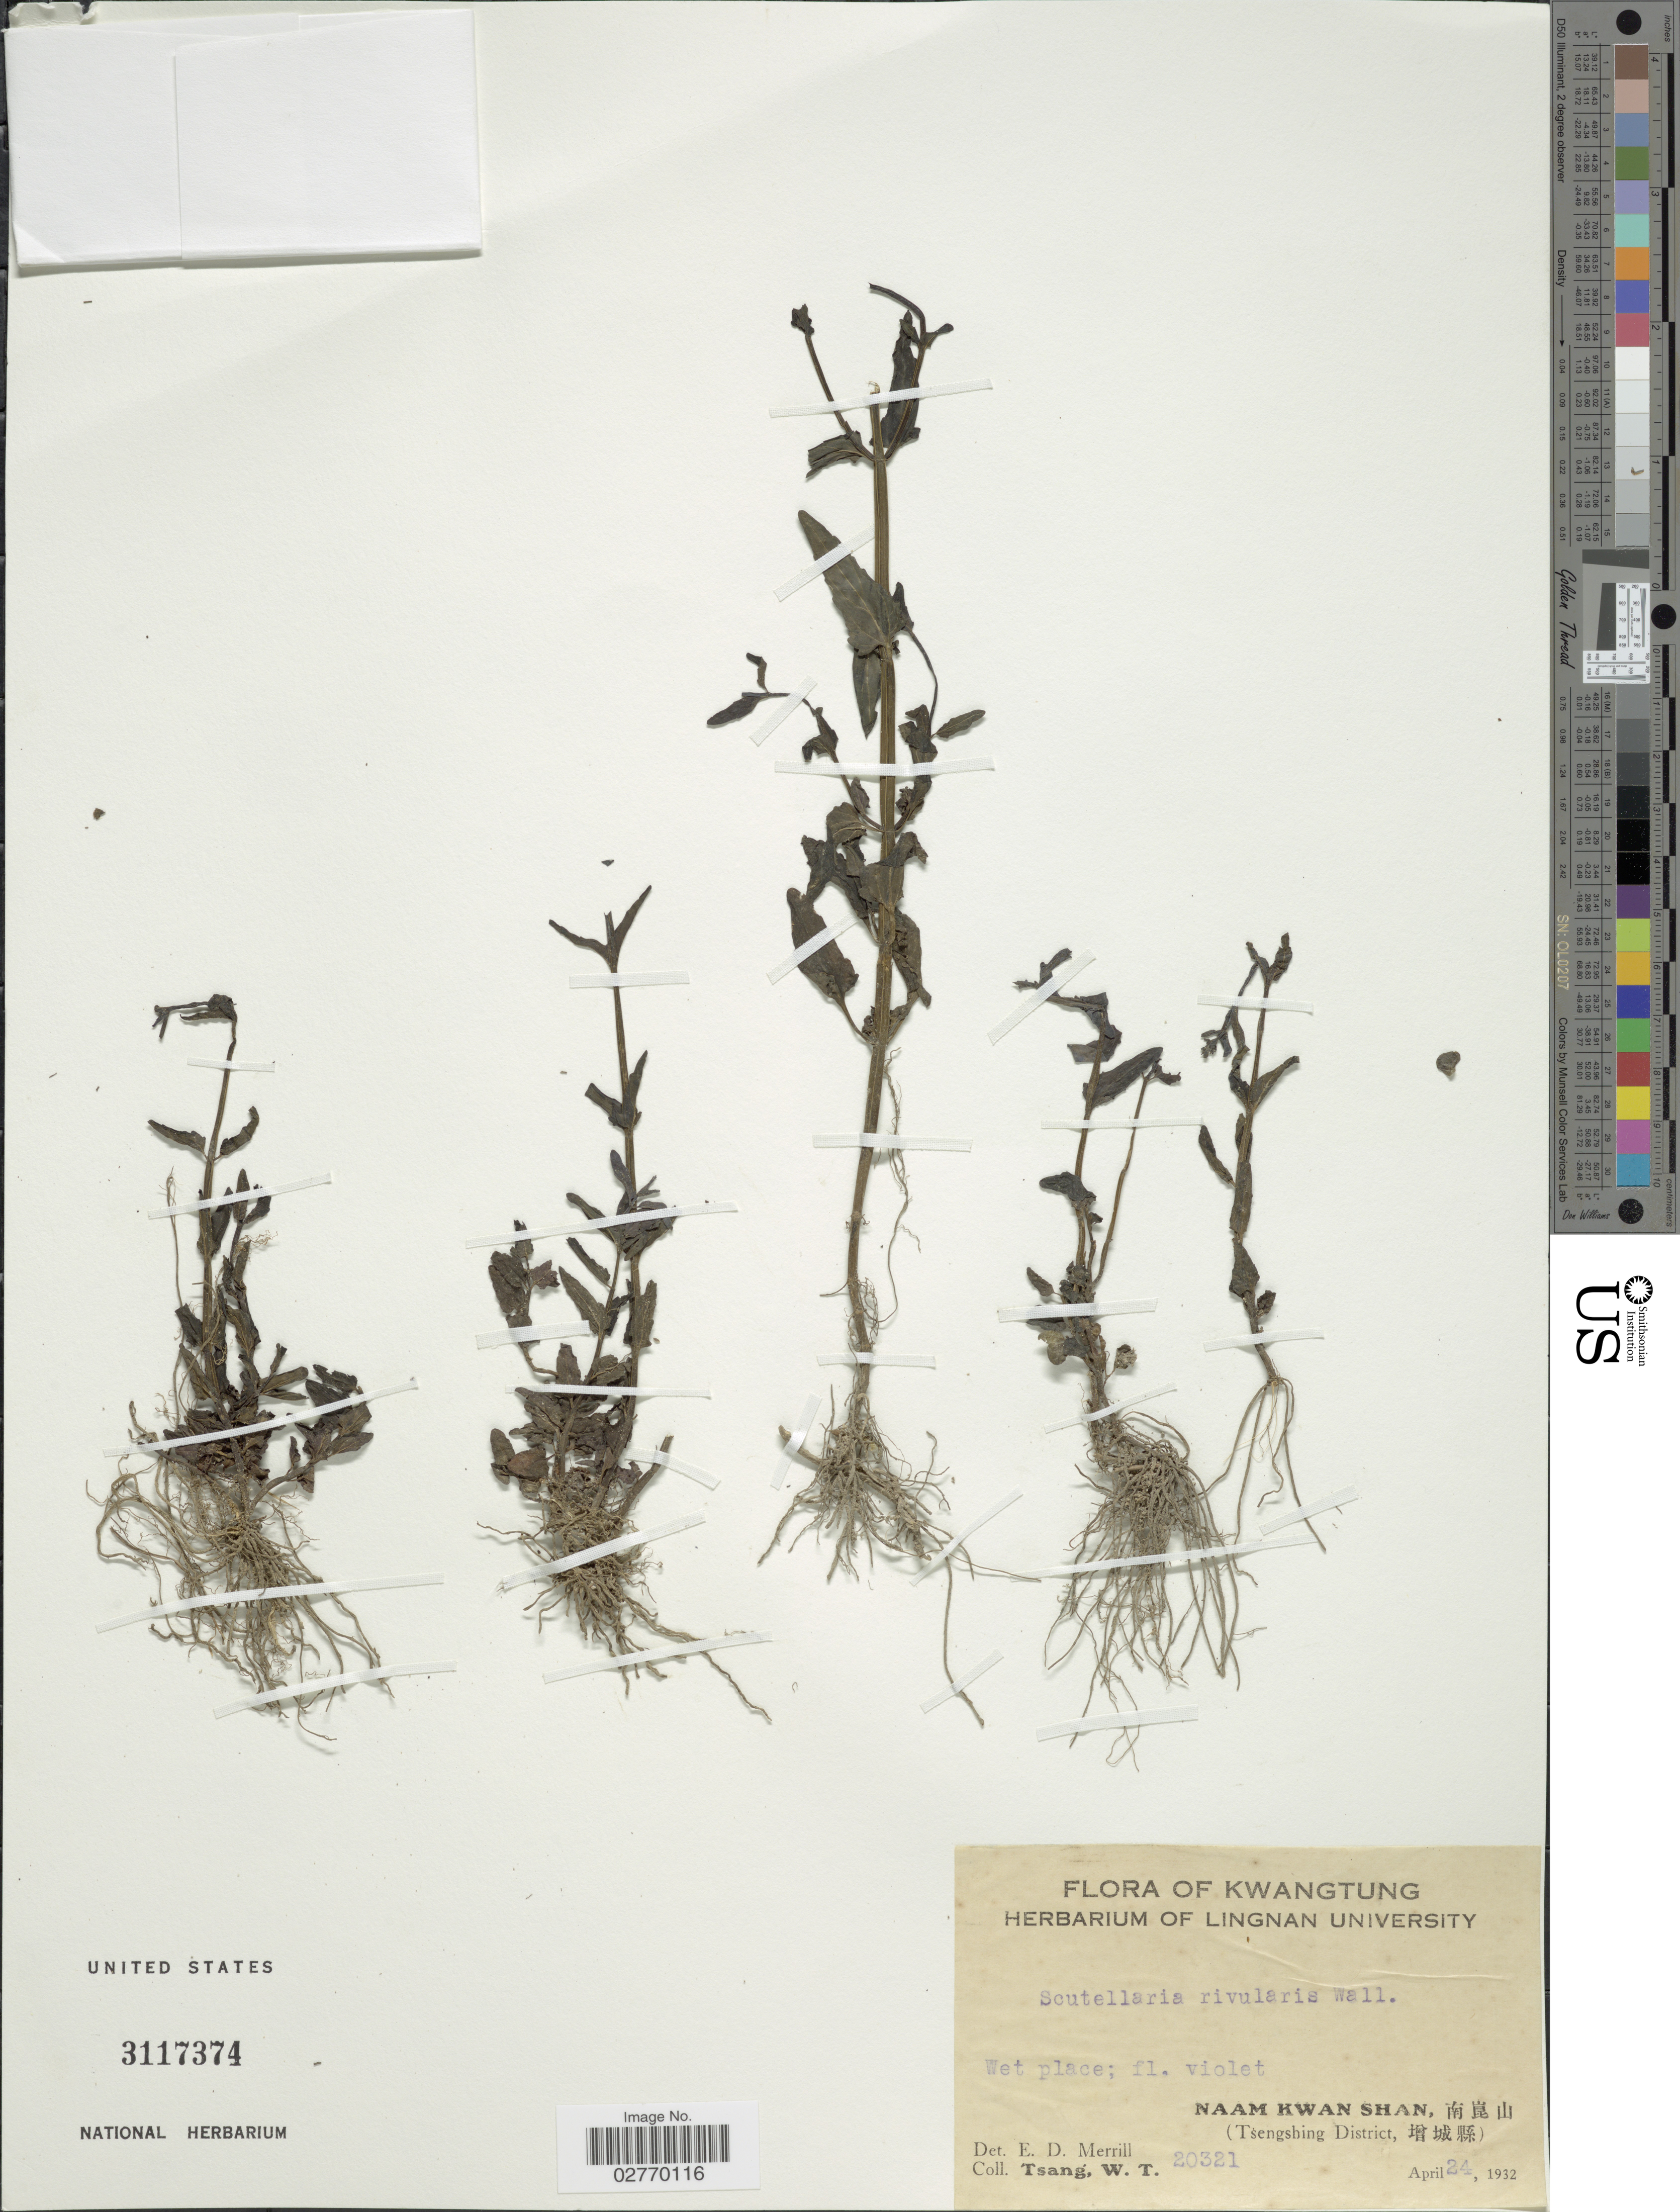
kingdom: Plantae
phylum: Tracheophyta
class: Magnoliopsida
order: Lamiales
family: Lamiaceae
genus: Scutellaria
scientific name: Scutellaria rivularis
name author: Wall. ex Benth.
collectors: W. T. Tsang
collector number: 20321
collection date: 1932-04-24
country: China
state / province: Guangdong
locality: Kwangtung. Naam Kwan Shan, (Tsengshing District)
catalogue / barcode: US 3117374